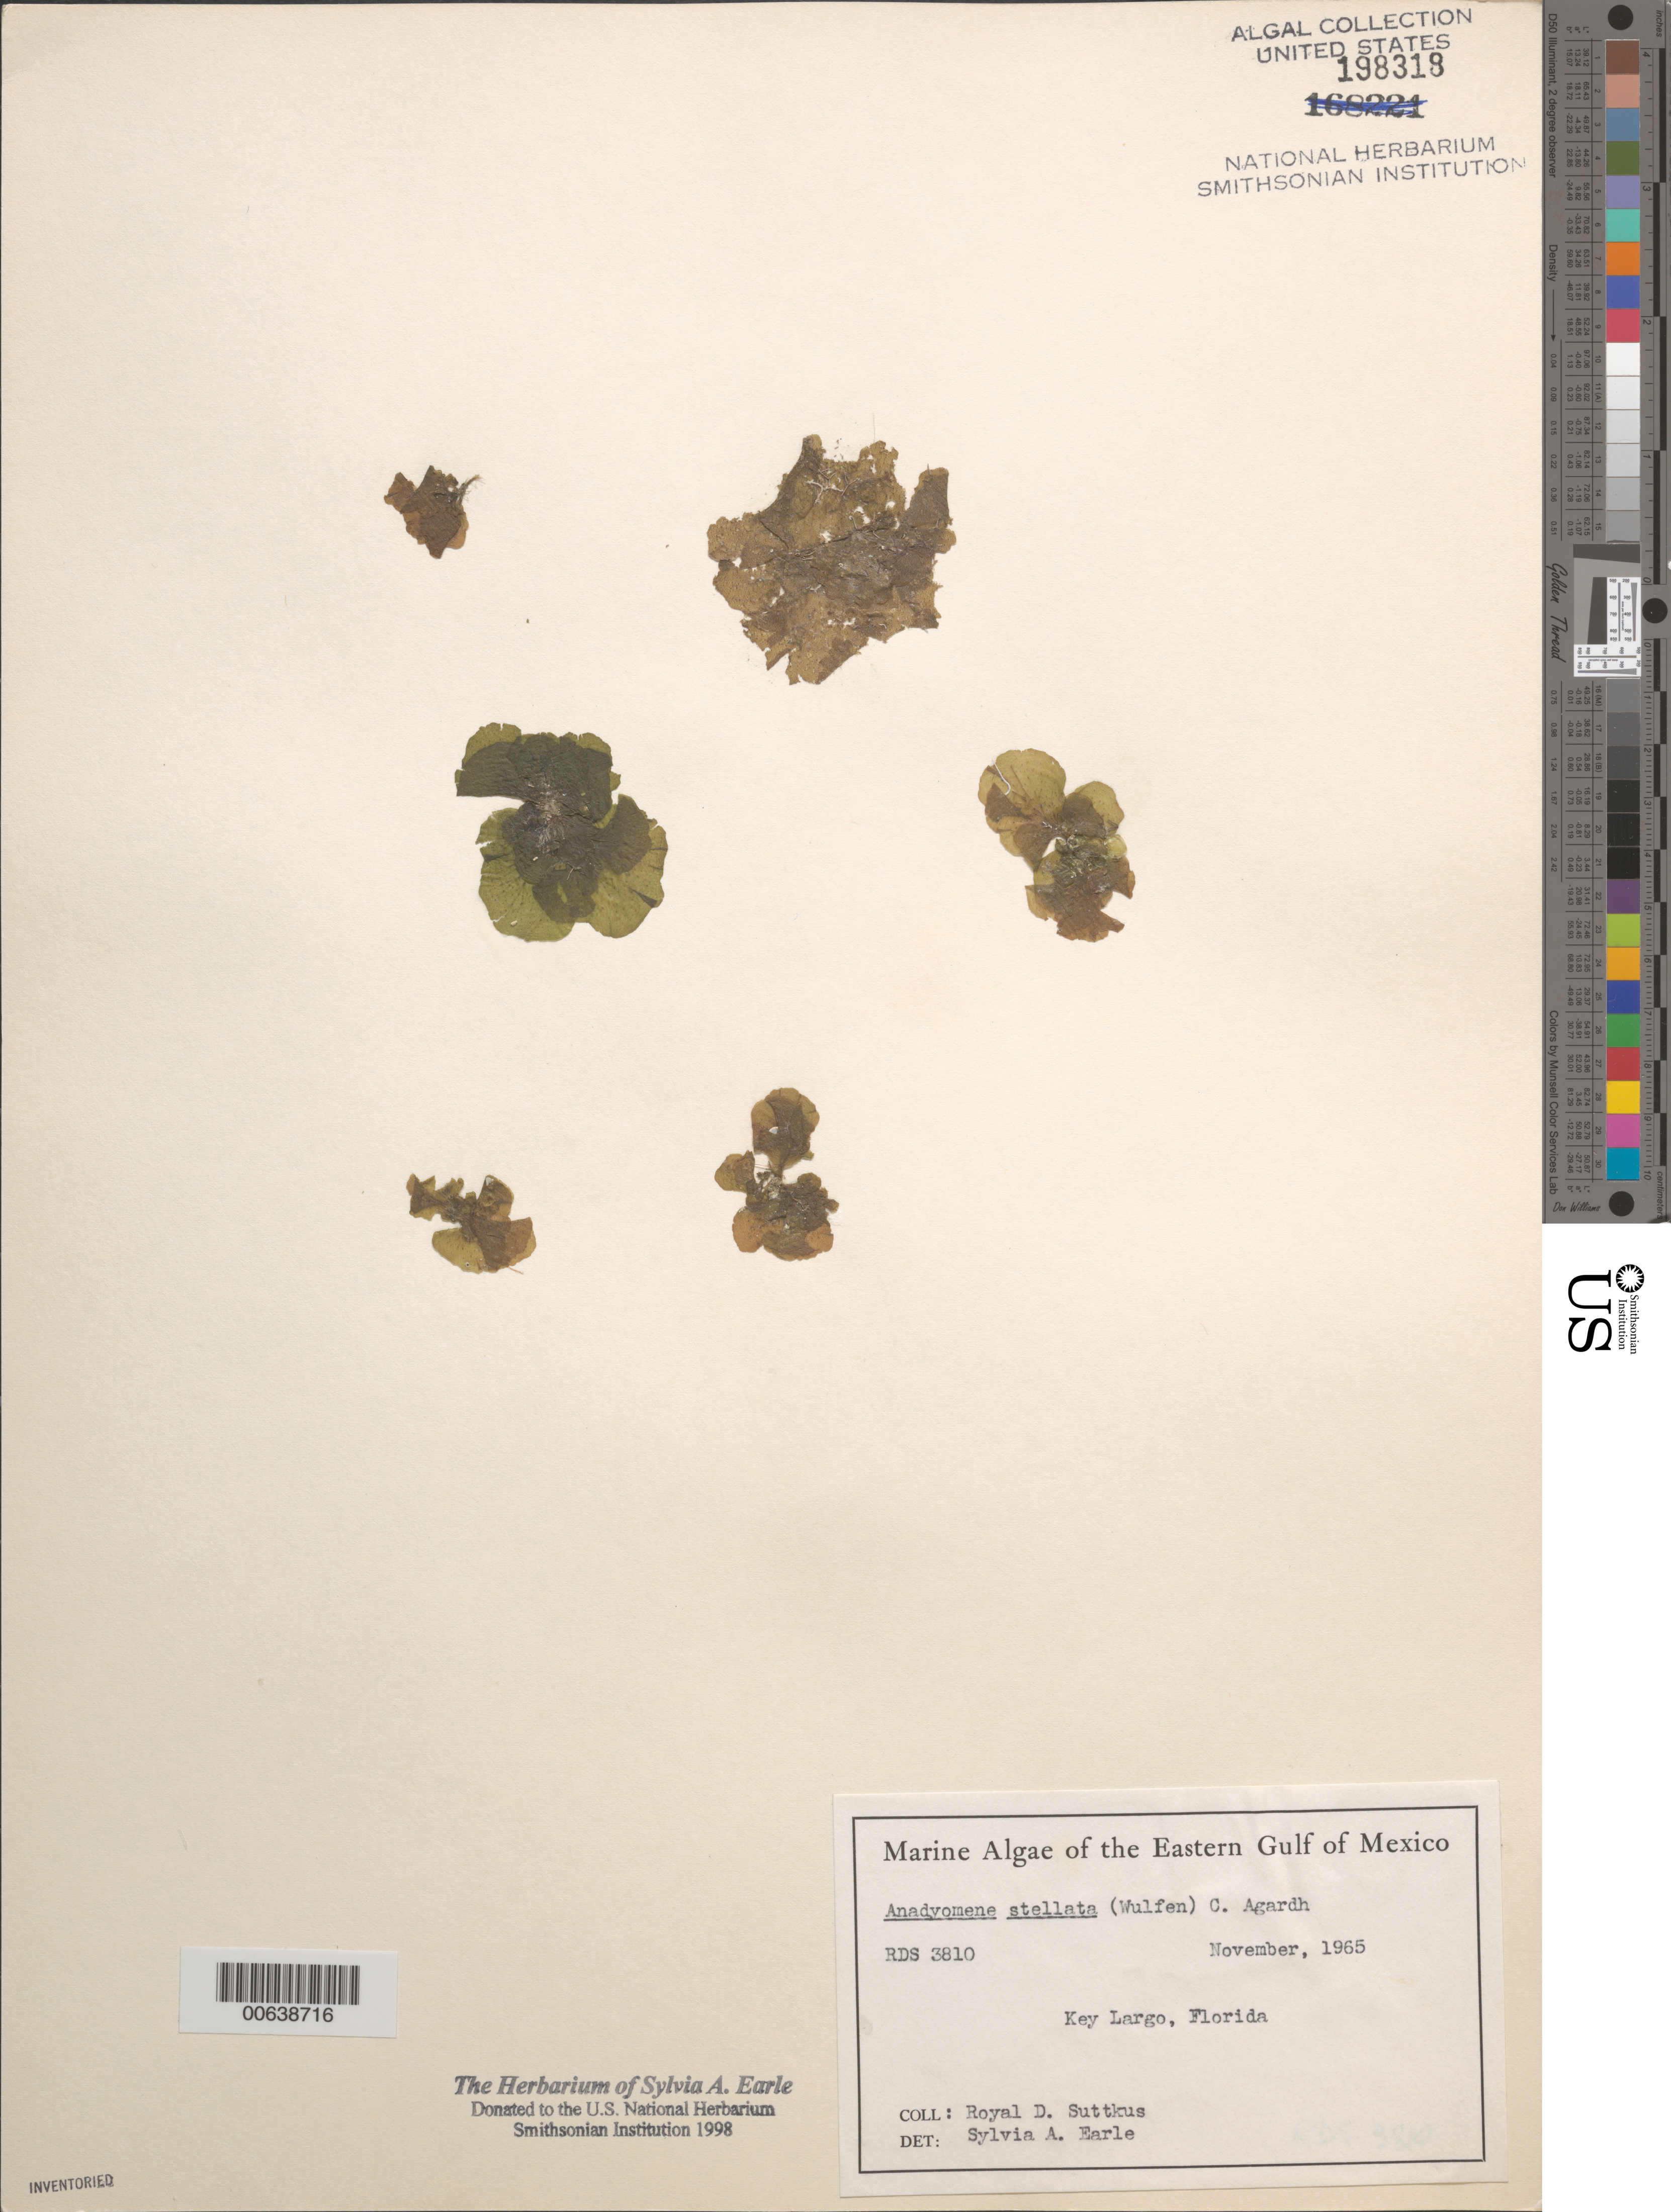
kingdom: Plantae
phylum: Chlorophyta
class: Ulvophyceae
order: Cladophorales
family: Anadyomenaceae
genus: Anadyomene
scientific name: Anadyomene stellata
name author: (Wulfen) C. Agardh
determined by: Earle, S. A.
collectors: R. Suttkus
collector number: Rds 3810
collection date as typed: Nov 1965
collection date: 1965-11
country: United States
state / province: Florida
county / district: Monroe County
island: Key Largo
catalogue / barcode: US 198318